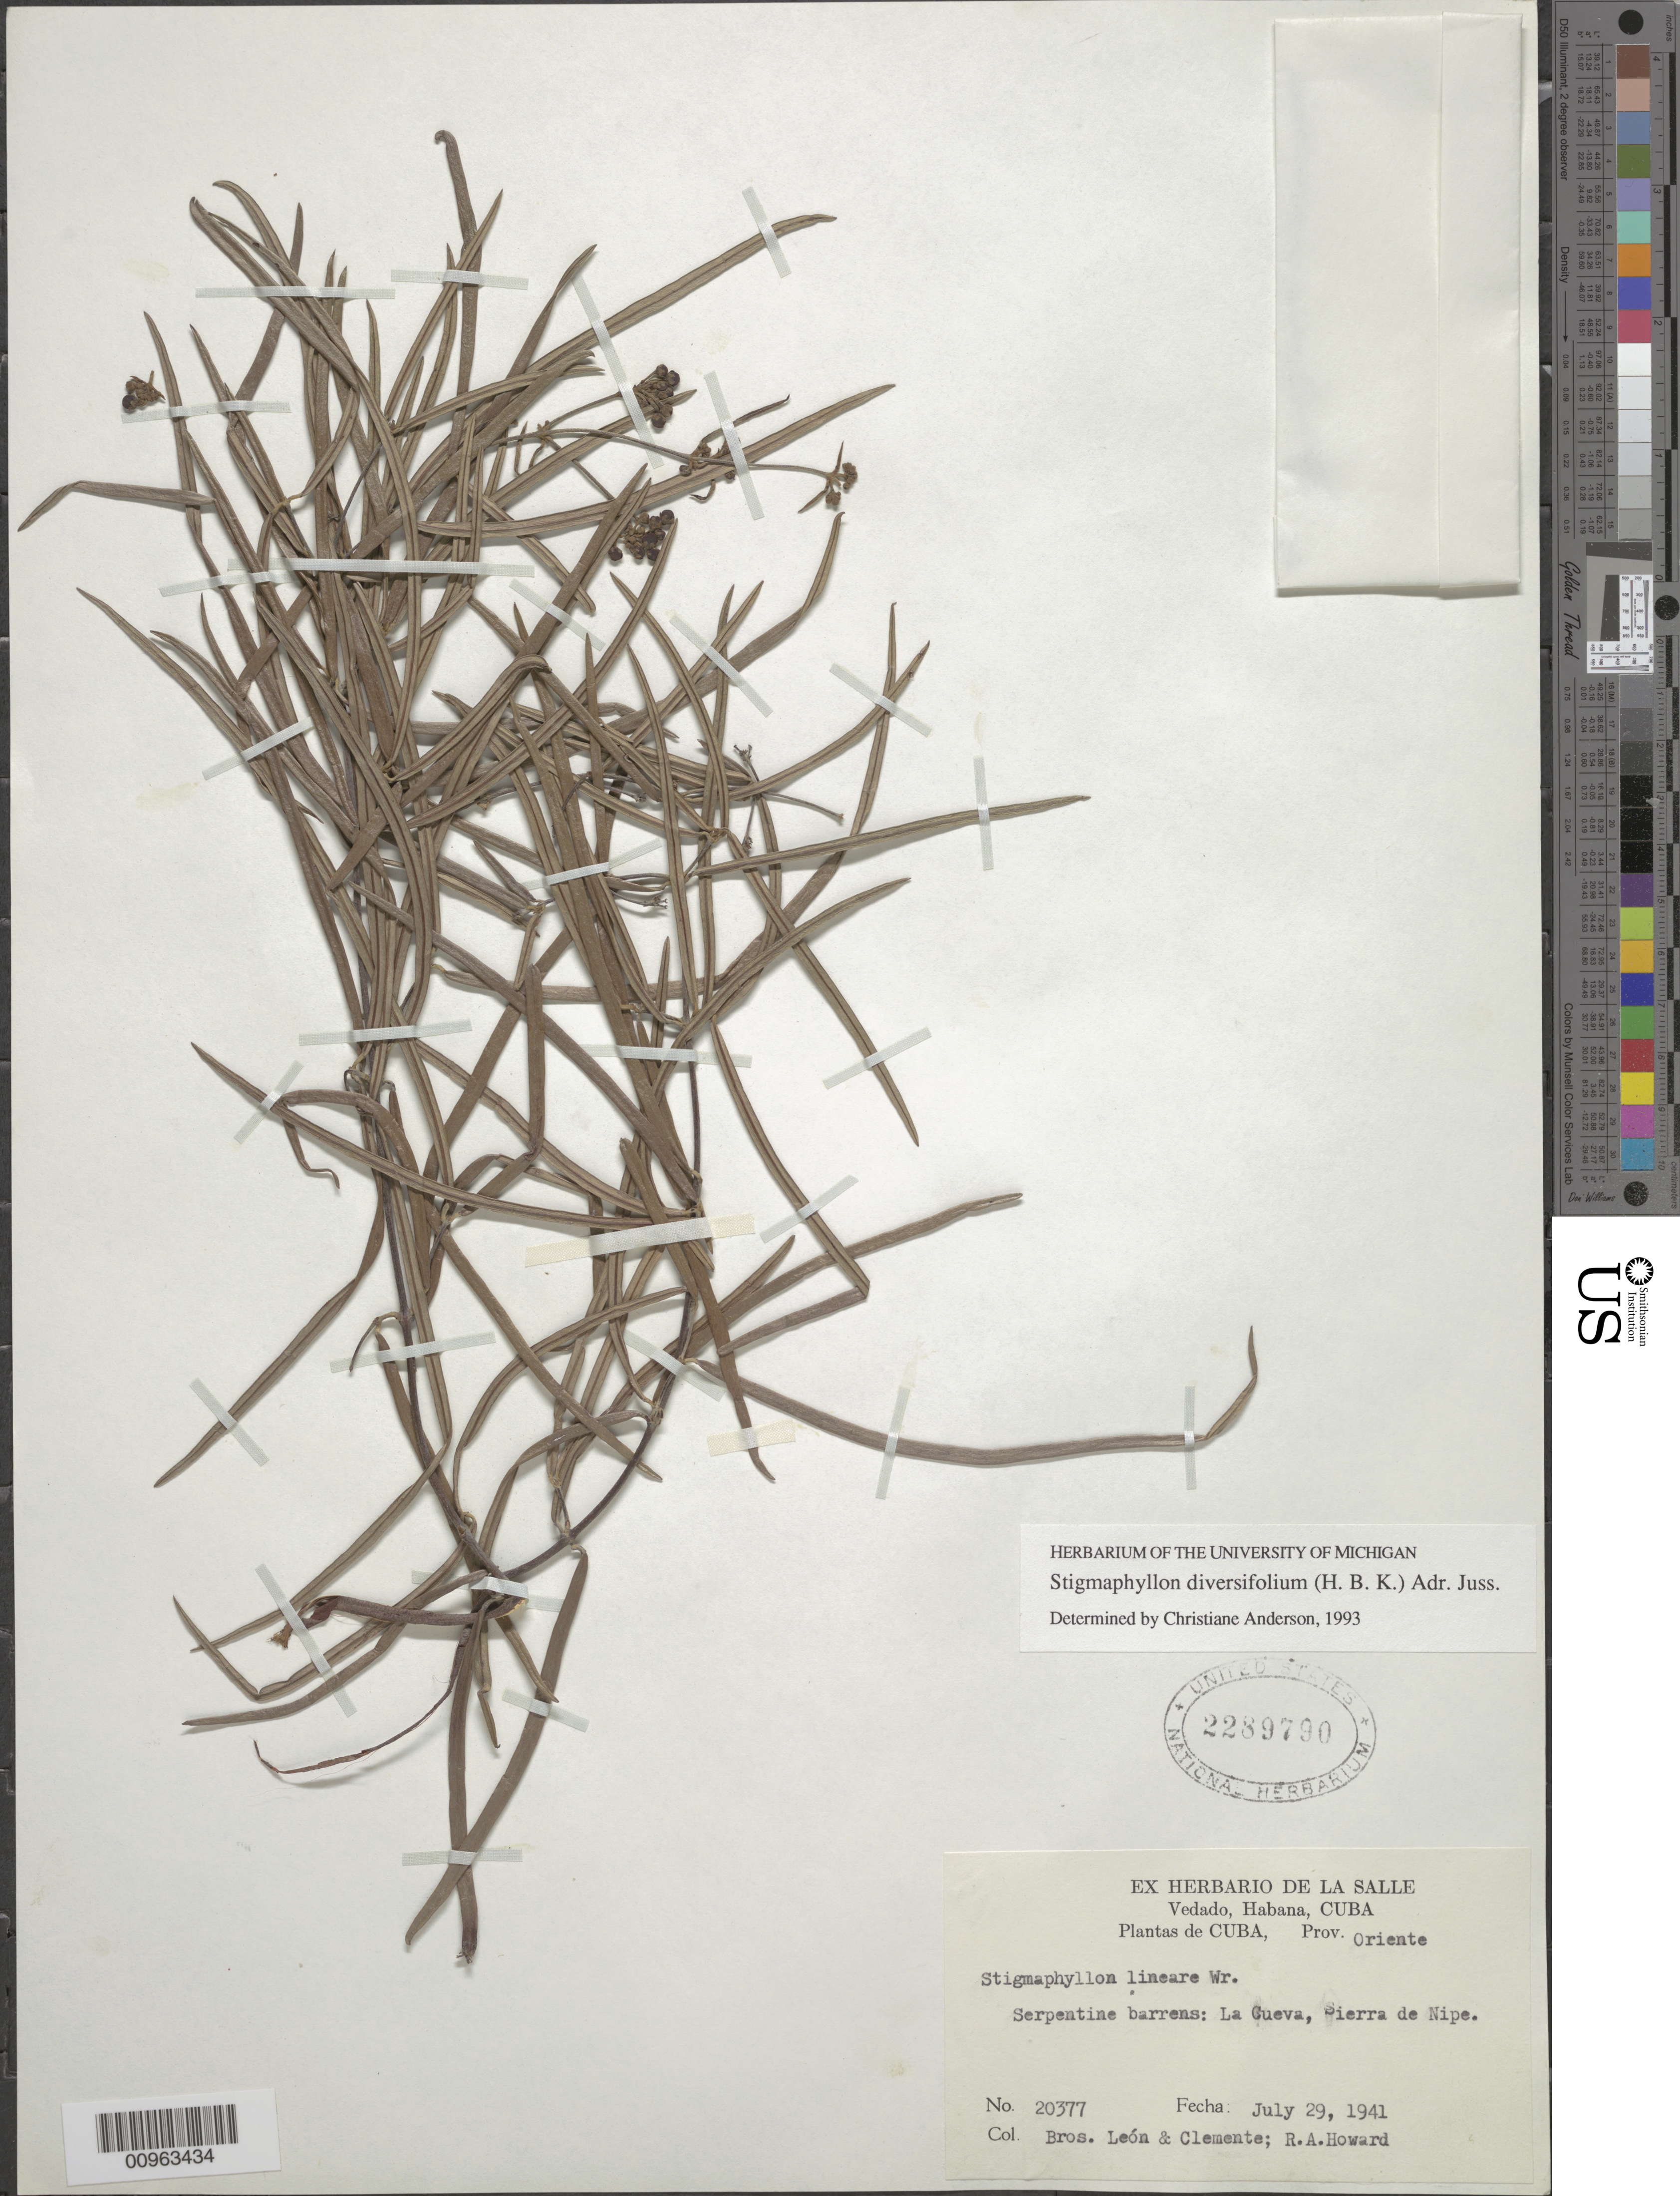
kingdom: Plantae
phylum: Tracheophyta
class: Magnoliopsida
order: Malpighiales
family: Malpighiaceae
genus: Stigmaphyllon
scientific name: Stigmaphyllon diversifolium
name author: (Kunth) A. Juss.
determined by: Anderson, C.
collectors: Bro. León, Bro. Clemente & R. A. Howard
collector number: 20377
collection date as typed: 29 Jul 1941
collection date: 1941-07-29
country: Cuba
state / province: Holguín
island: Cuba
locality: La Gueva, Sierra de Nipe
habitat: Serpentine barrens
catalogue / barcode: US 2289790